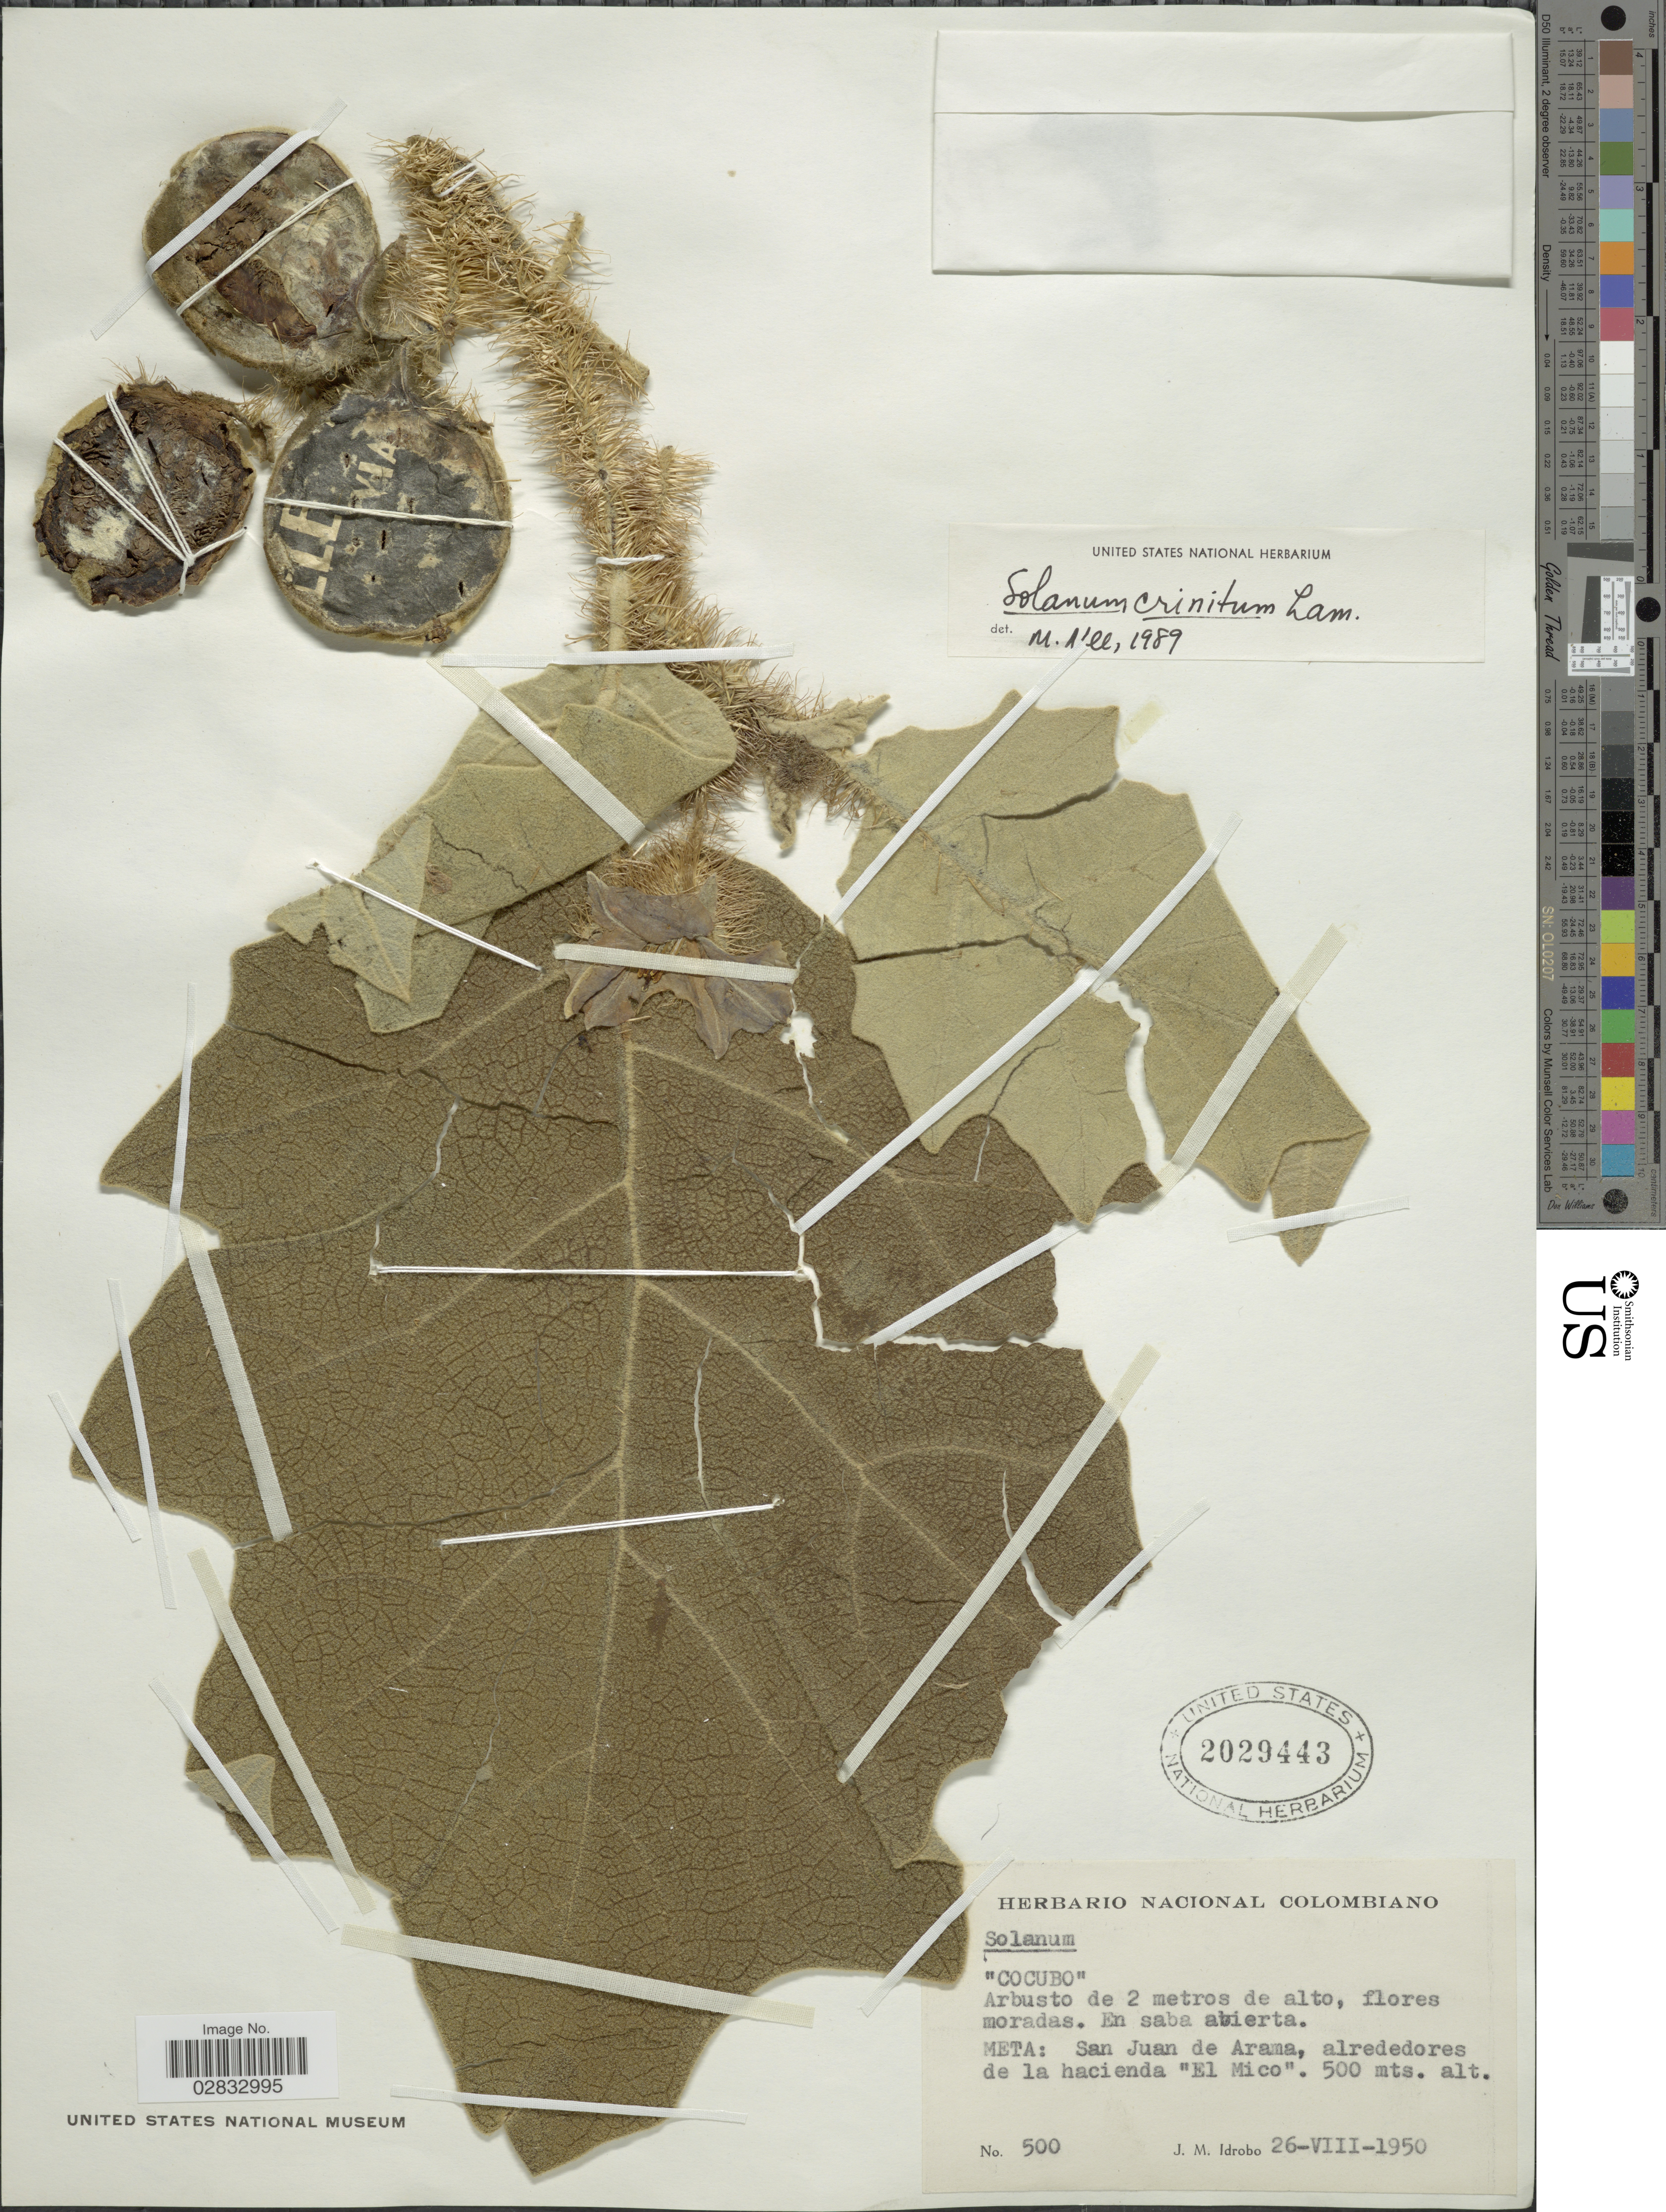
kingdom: Plantae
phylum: Tracheophyta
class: Magnoliopsida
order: Solanales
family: Solanaceae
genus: Solanum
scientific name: Solanum crinitum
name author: Lam.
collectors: J. M. Idrobo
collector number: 500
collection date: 1950-08-26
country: Colombia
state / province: Meta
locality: San Juan de Arama. alrededores de la hacienda "El Mico".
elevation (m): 500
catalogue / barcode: US 2029443